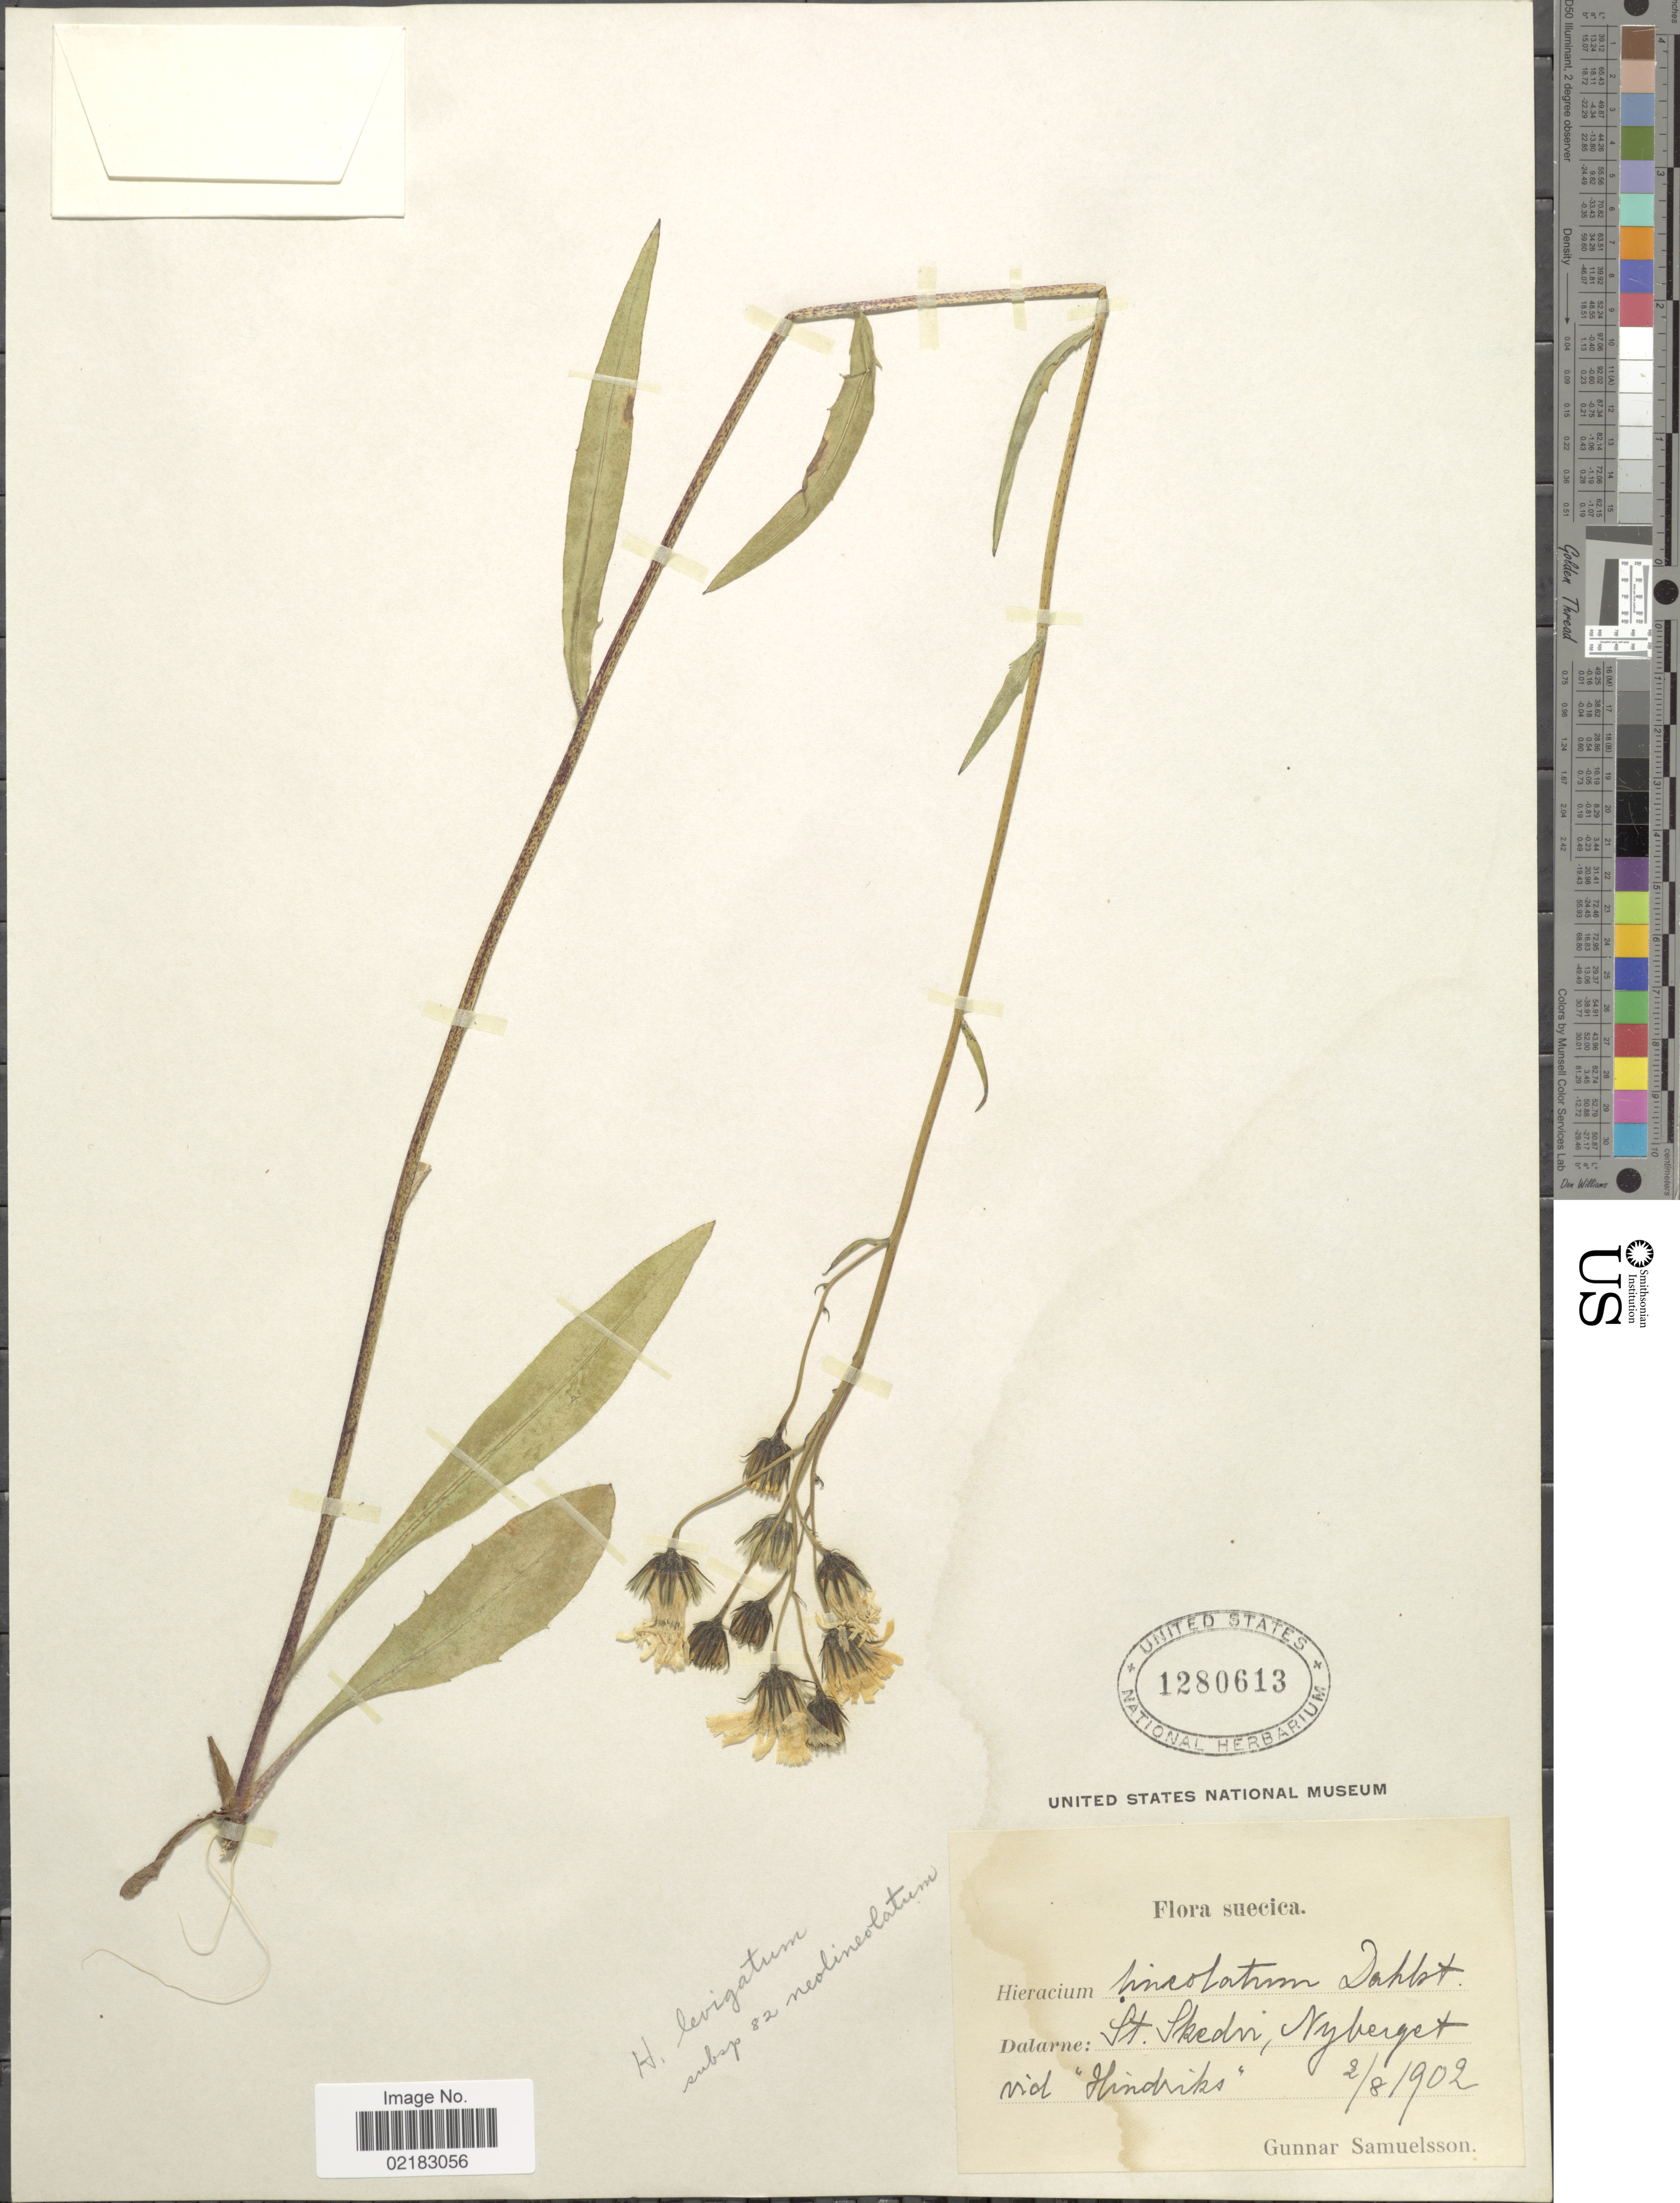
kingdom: Plantae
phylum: Tracheophyta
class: Magnoliopsida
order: Asterales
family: Asteraceae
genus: Hieracium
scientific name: Hieracium laevigatum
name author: Willd.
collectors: G. Samuelsson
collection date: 1902-08-02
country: Sweden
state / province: Dalarna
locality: St. Skedvi, Nyberget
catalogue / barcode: US 1280613